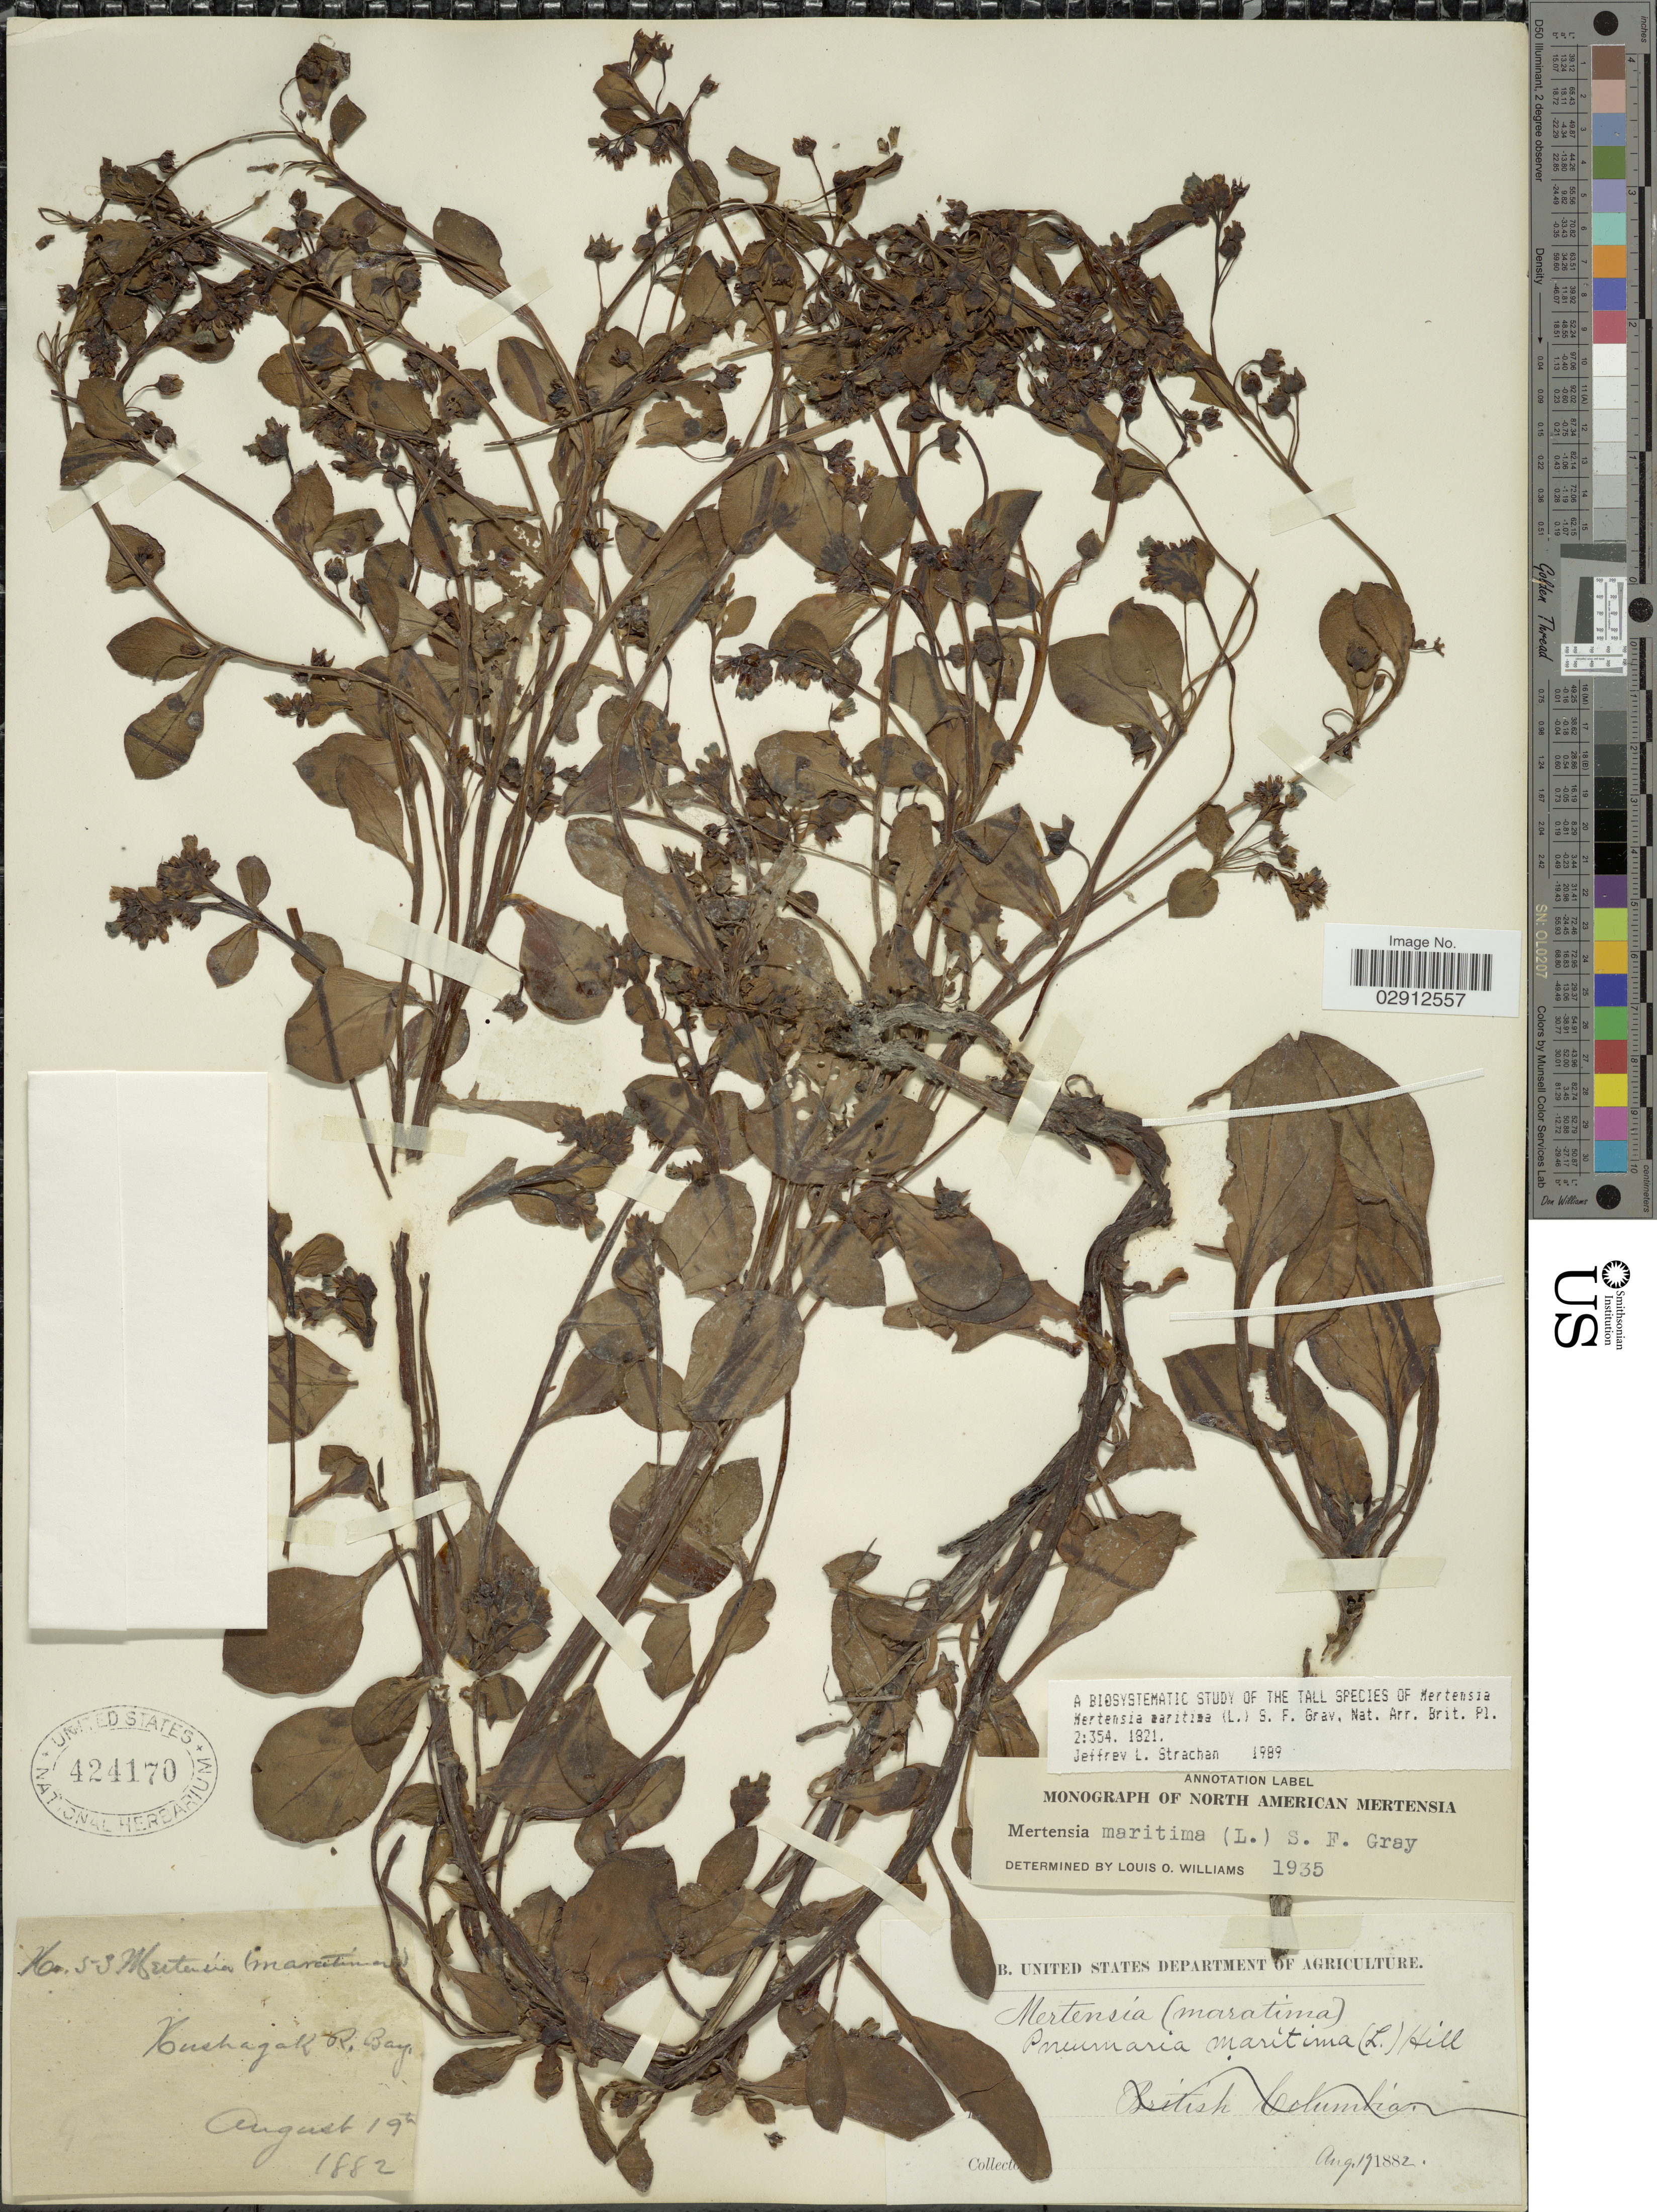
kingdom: Plantae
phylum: Tracheophyta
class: Magnoliopsida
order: Boraginales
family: Boraginaceae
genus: Mertensia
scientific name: Mertensia maritima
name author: (L.) S.F. Gray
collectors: ex herb. U. S. Department of Agriculture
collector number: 53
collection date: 1882-08-19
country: United States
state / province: Alaska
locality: Nushagak, R. Bay.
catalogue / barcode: US 424170